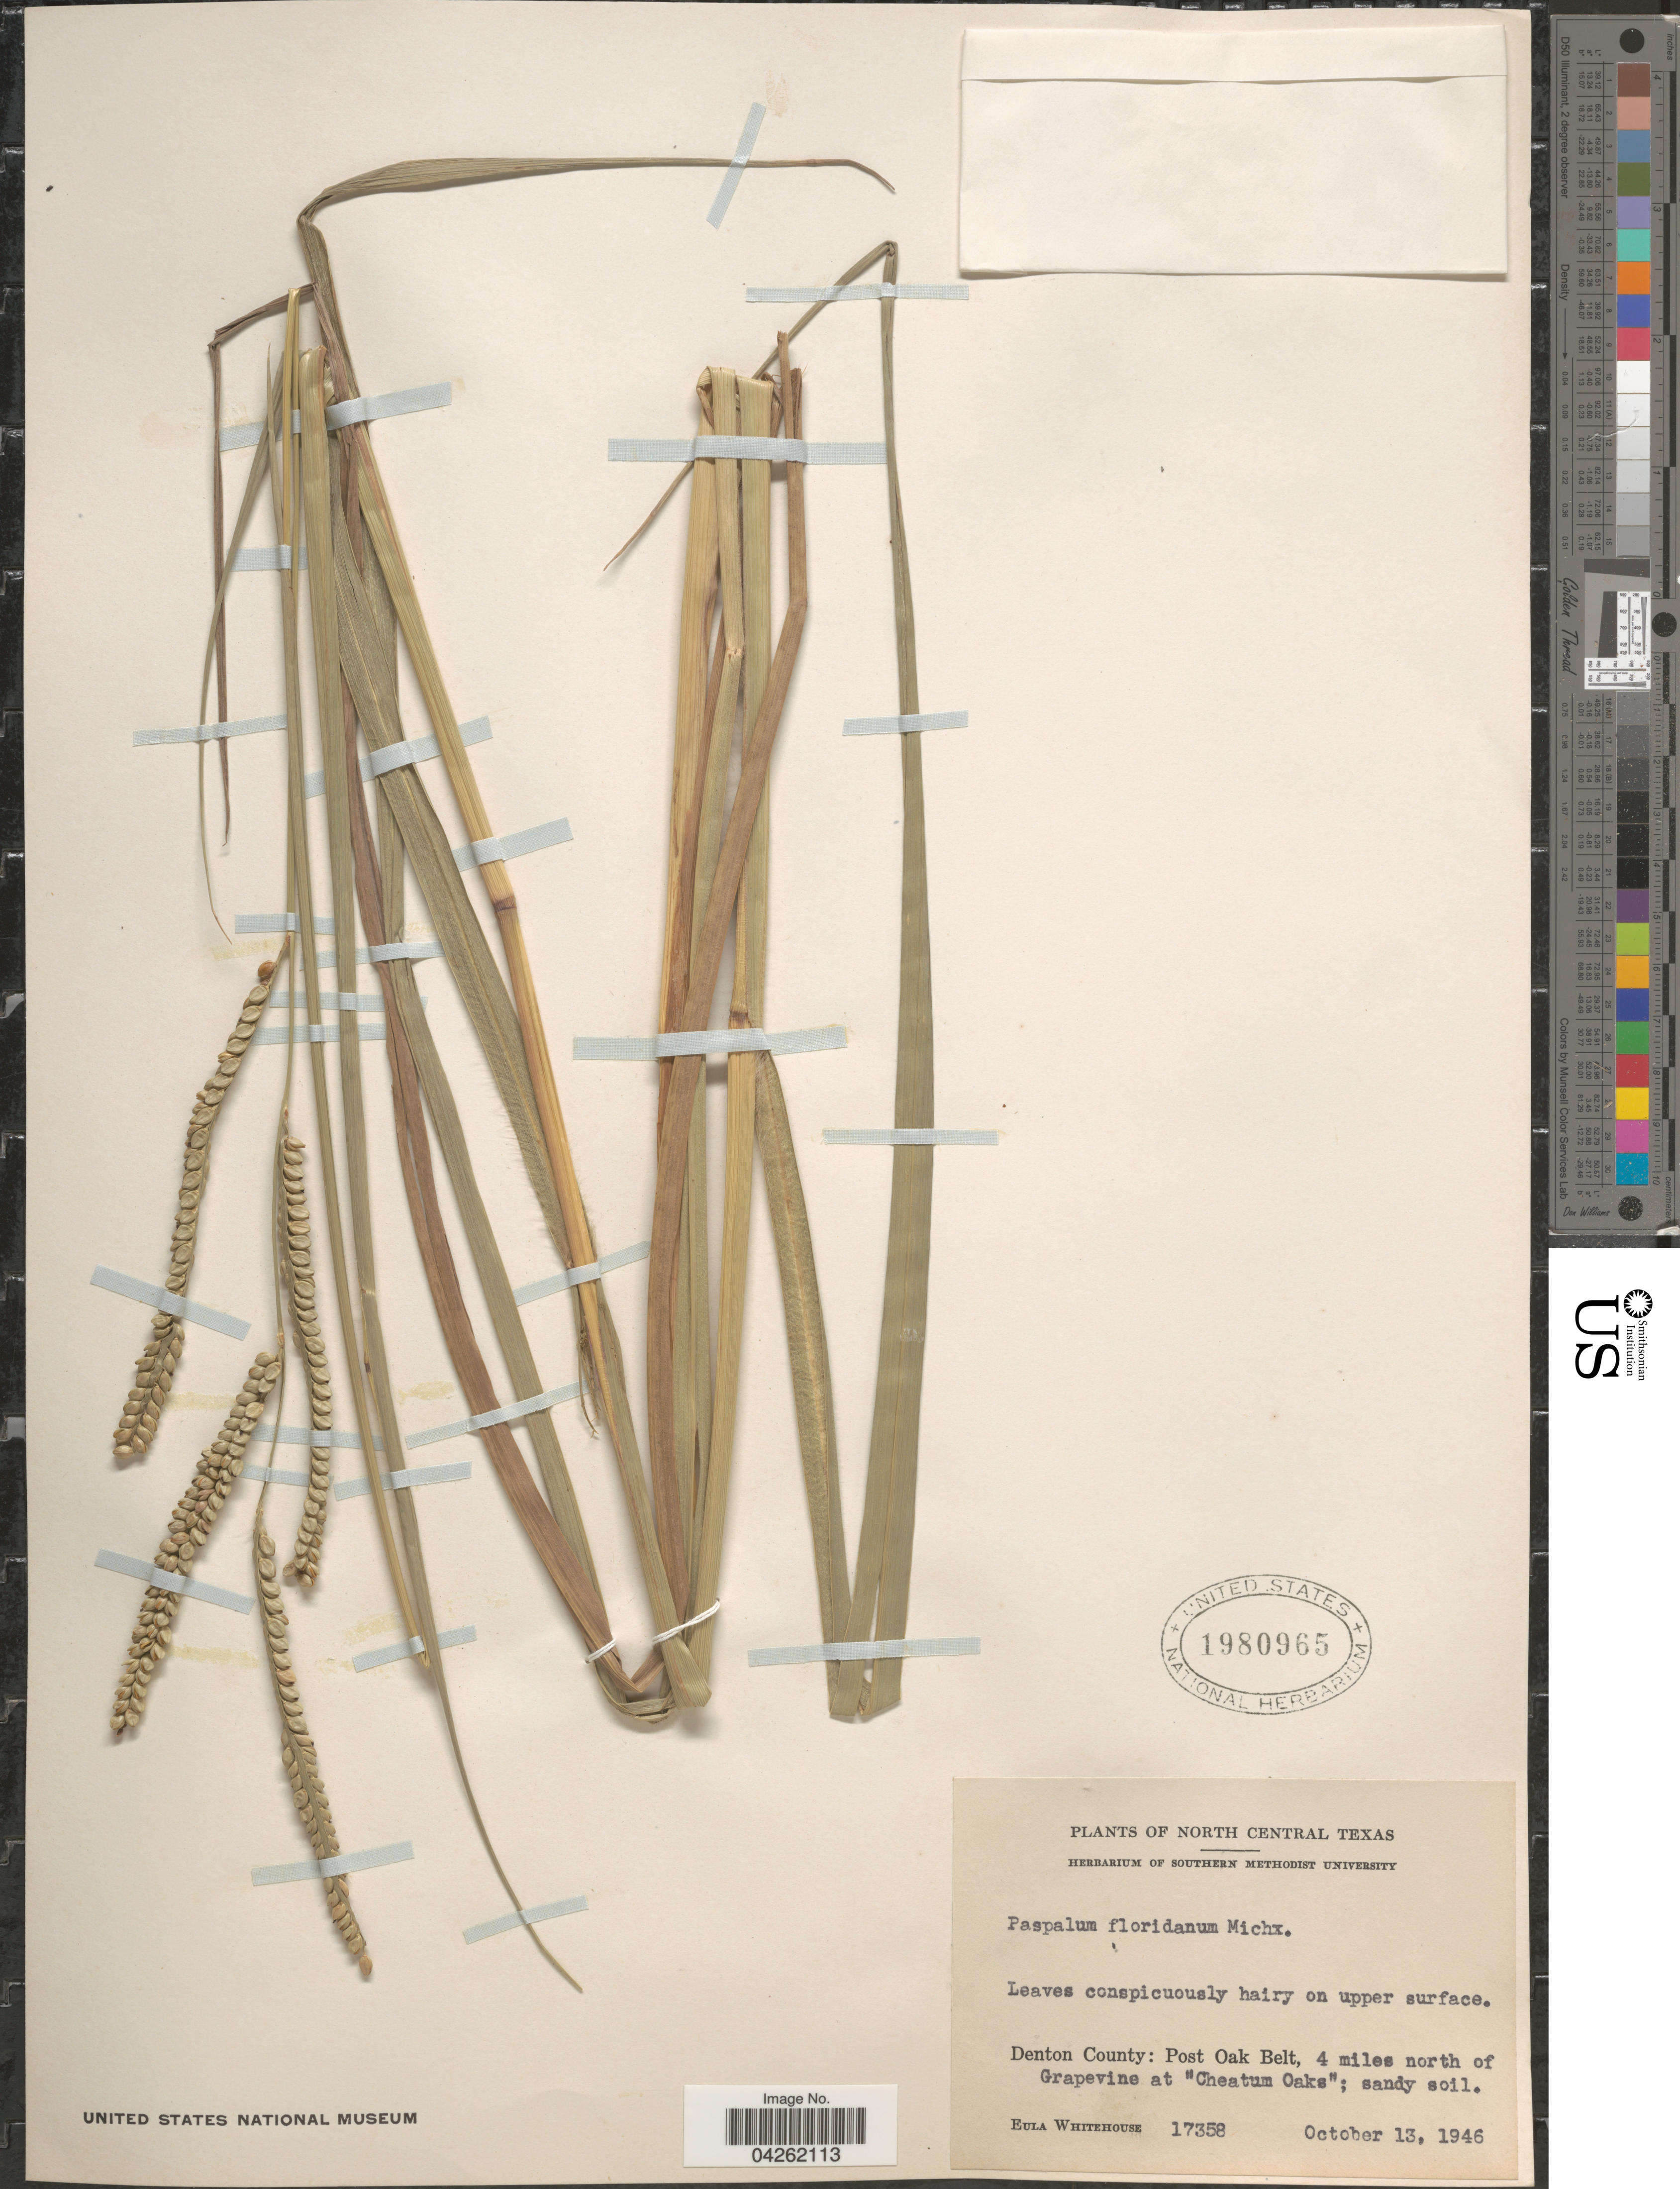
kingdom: Plantae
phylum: Tracheophyta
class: Liliopsida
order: Poales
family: Poaceae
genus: Paspalum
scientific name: Paspalum floridanum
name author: Michx.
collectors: E. Whitehouse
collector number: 17358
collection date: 1946-10-13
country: United States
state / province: Texas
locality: North Central Texas. Denton County: Post Oak Belt, 4 miles north of Grapevine at "Cheatum Oaks".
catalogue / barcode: US 1980965